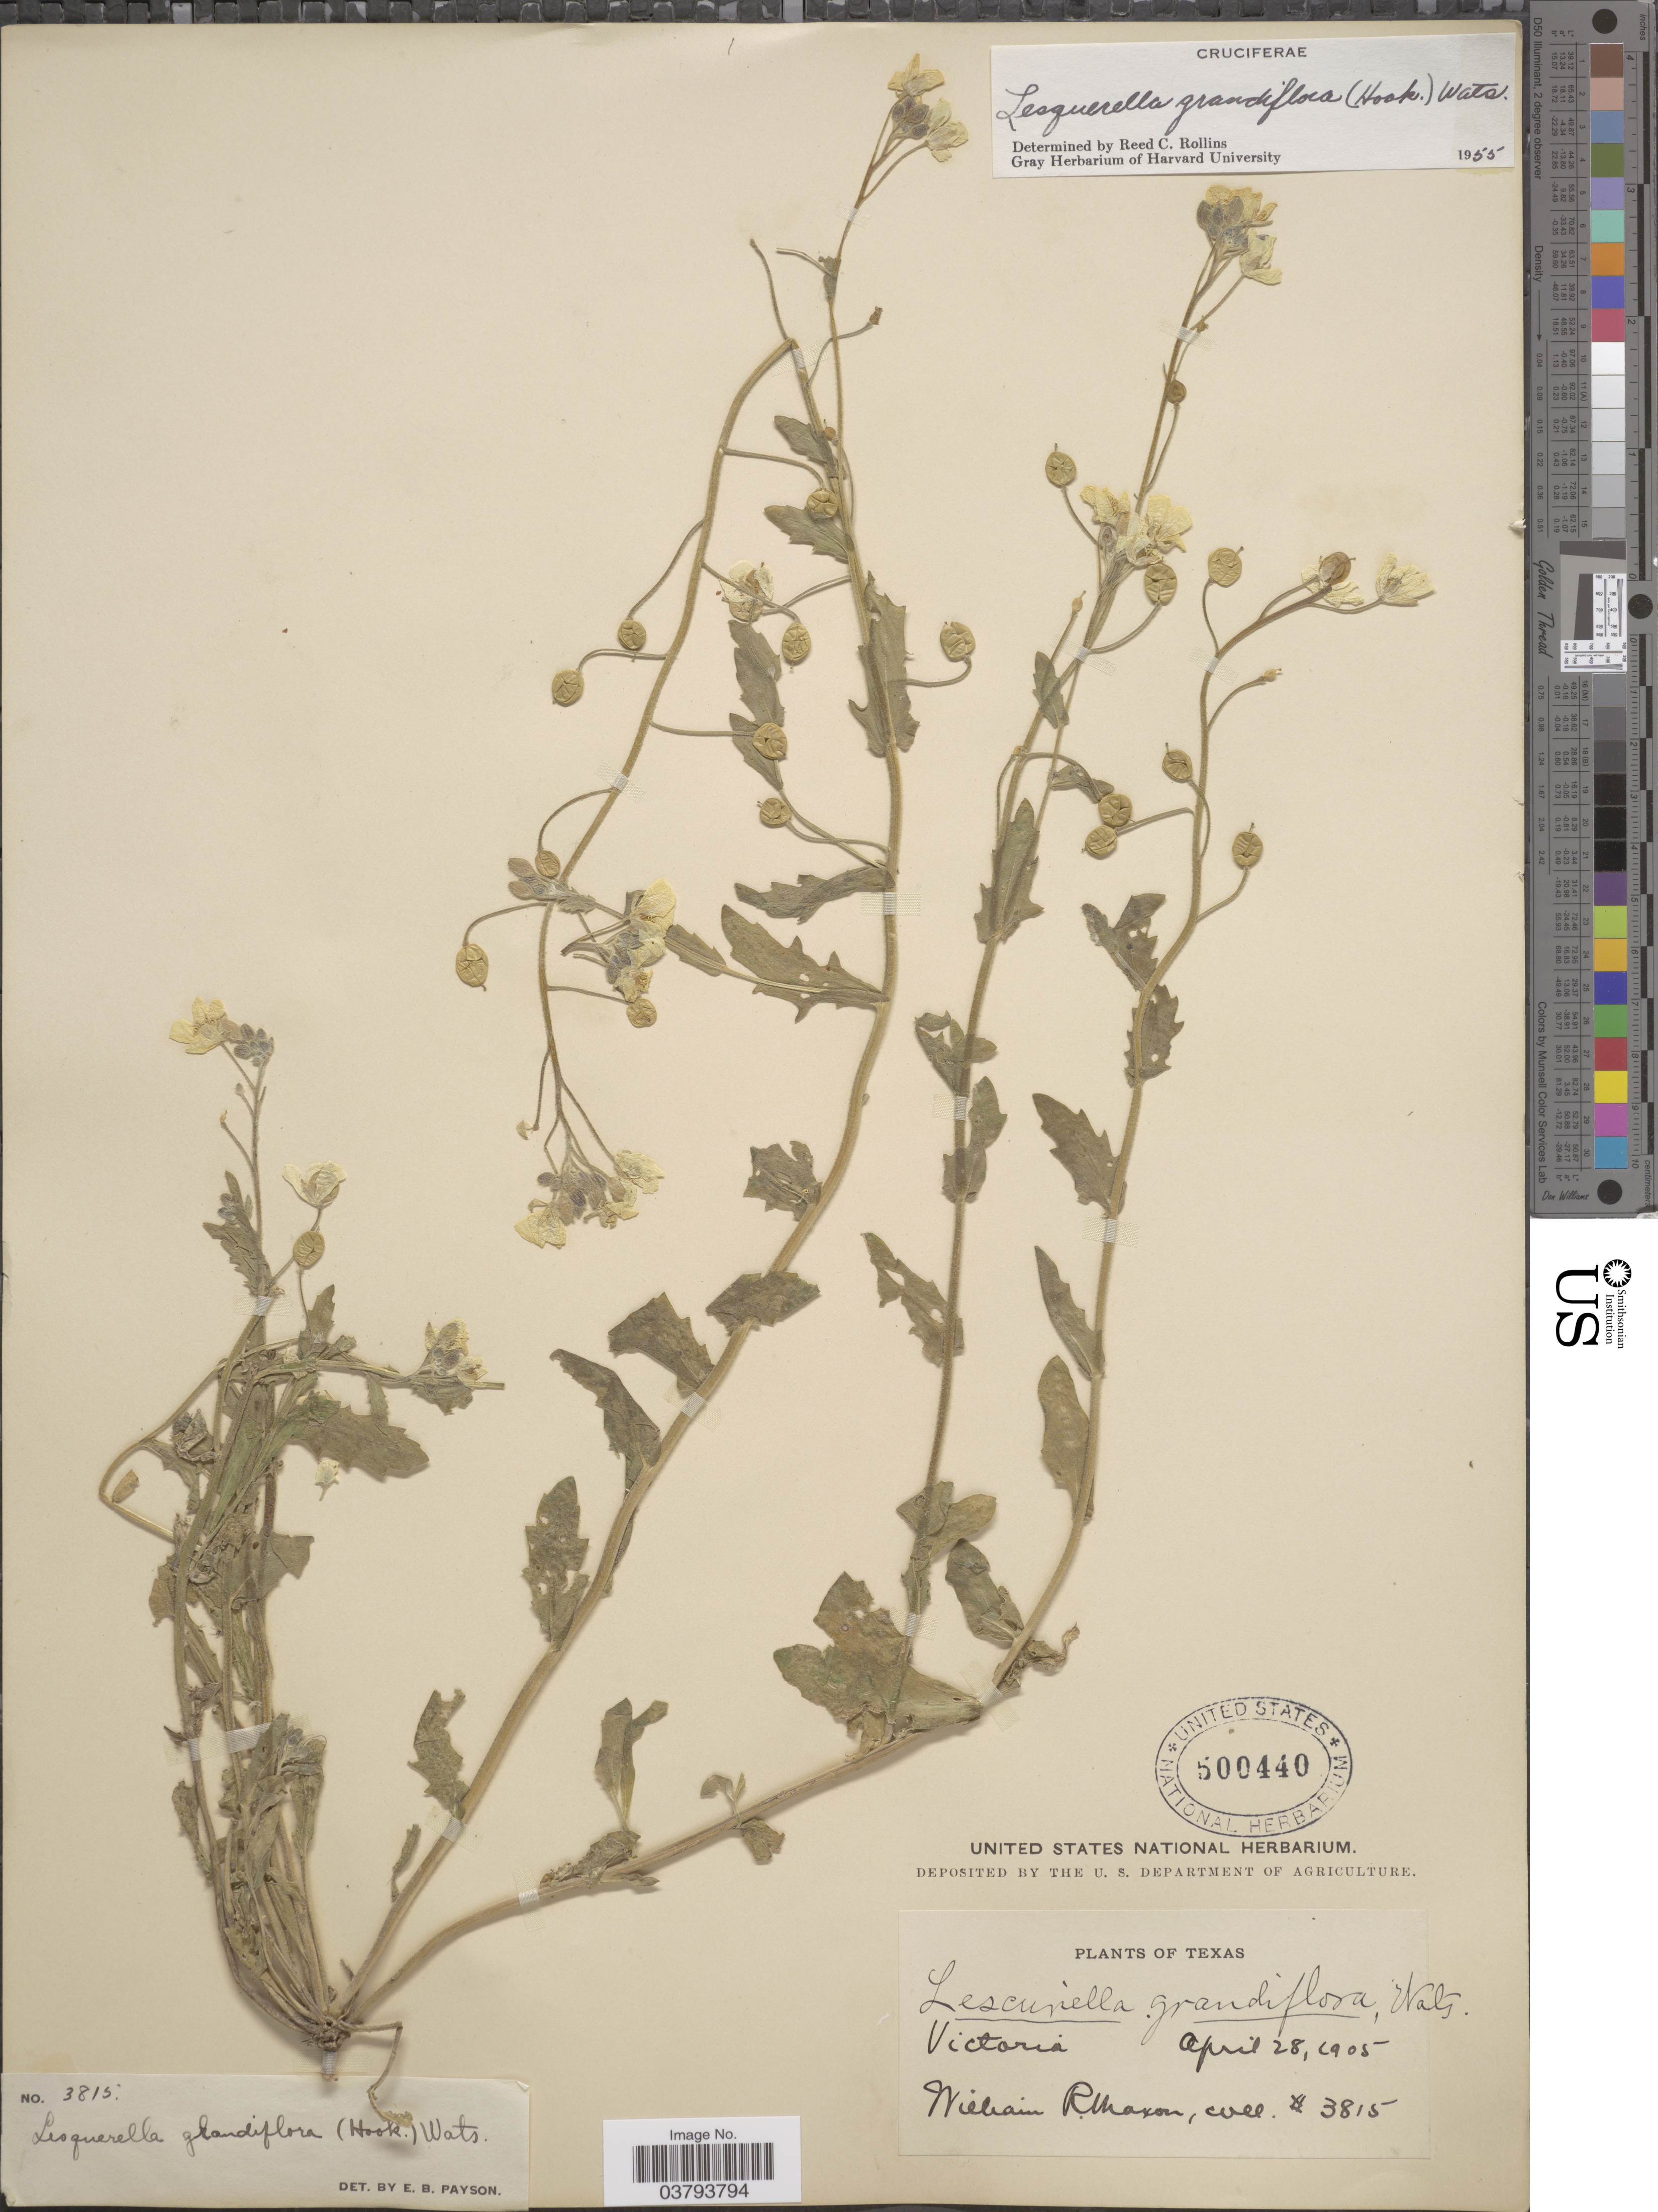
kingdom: Plantae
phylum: Tracheophyta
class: Magnoliopsida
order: Brassicales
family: Brassicaceae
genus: Lesquerella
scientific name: Lesquerella grandiflora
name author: S. Watson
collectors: W. R. Maxon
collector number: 3815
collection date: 1905-04-28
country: United States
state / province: Texas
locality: Victoria.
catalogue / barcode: US 500440